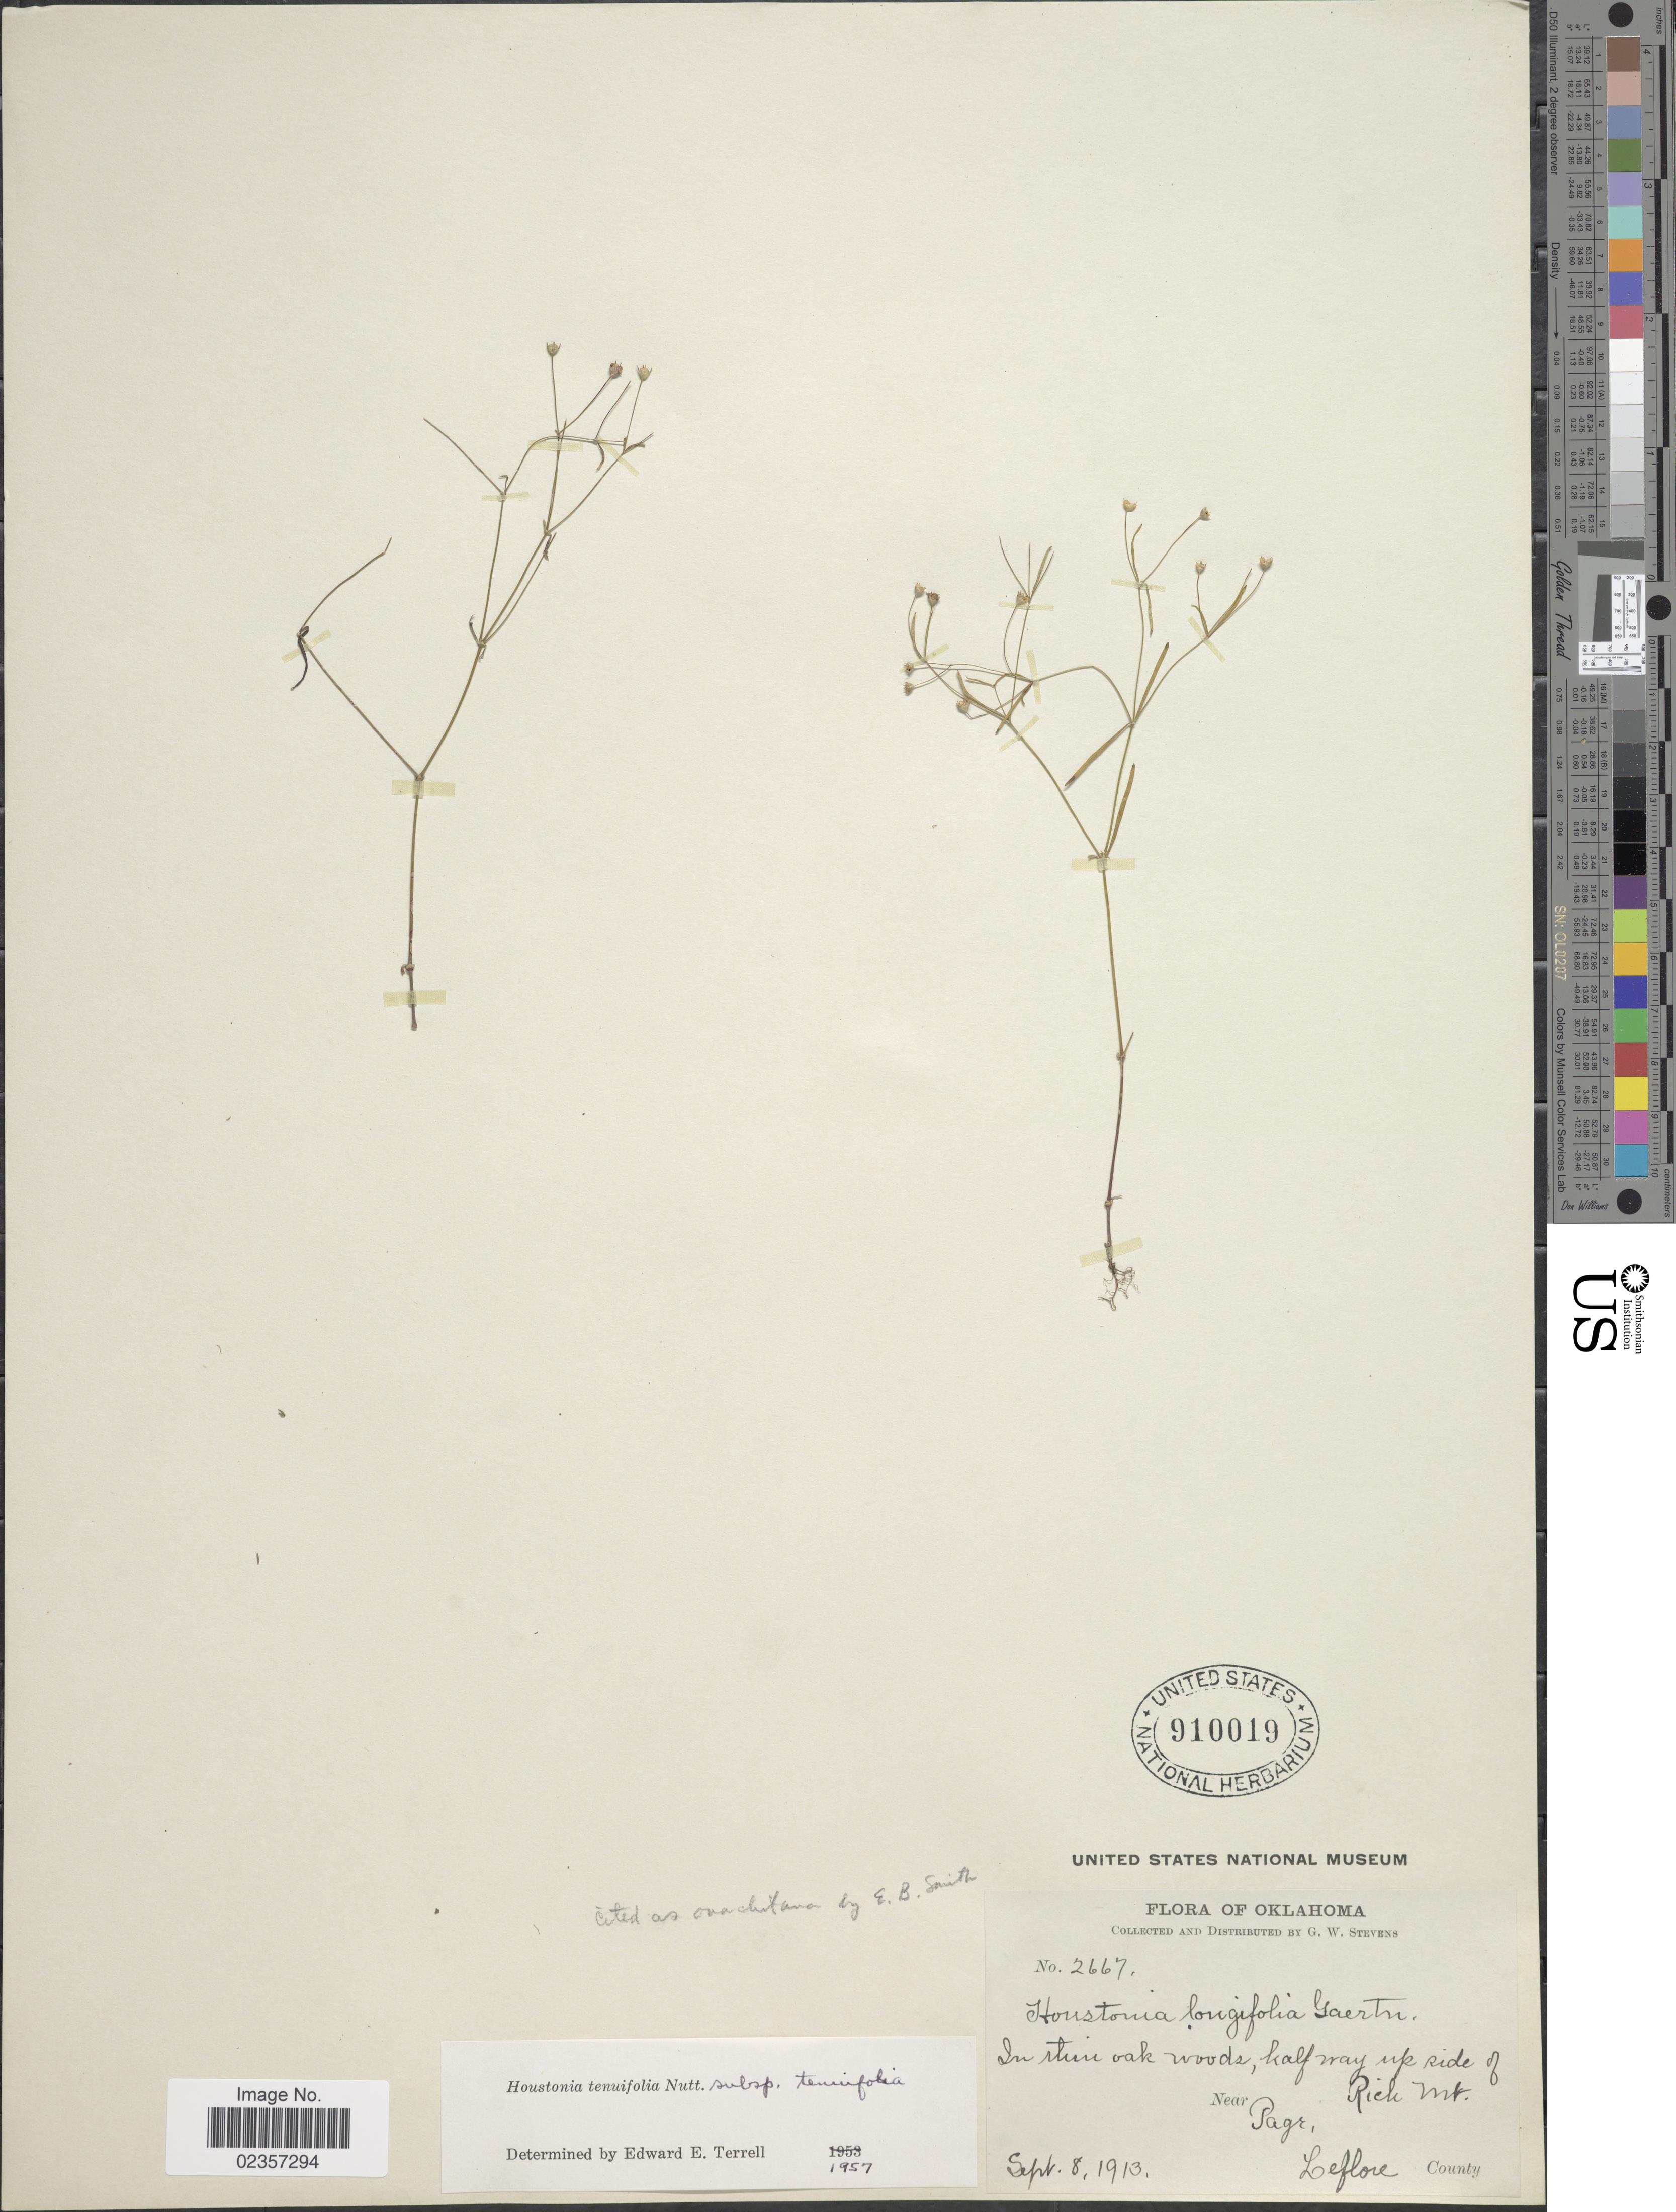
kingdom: Plantae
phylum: Tracheophyta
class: Magnoliopsida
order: Gentianales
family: Rubiaceae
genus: Houstonia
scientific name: Houstonia ouachitana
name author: (E.B. Sm.) Terrell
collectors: G. W. Stevens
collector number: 2667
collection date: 1913-09-08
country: United States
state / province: Oklahoma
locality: Half way up side of Rich Mt., near Page, Leflore County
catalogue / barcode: US 910019